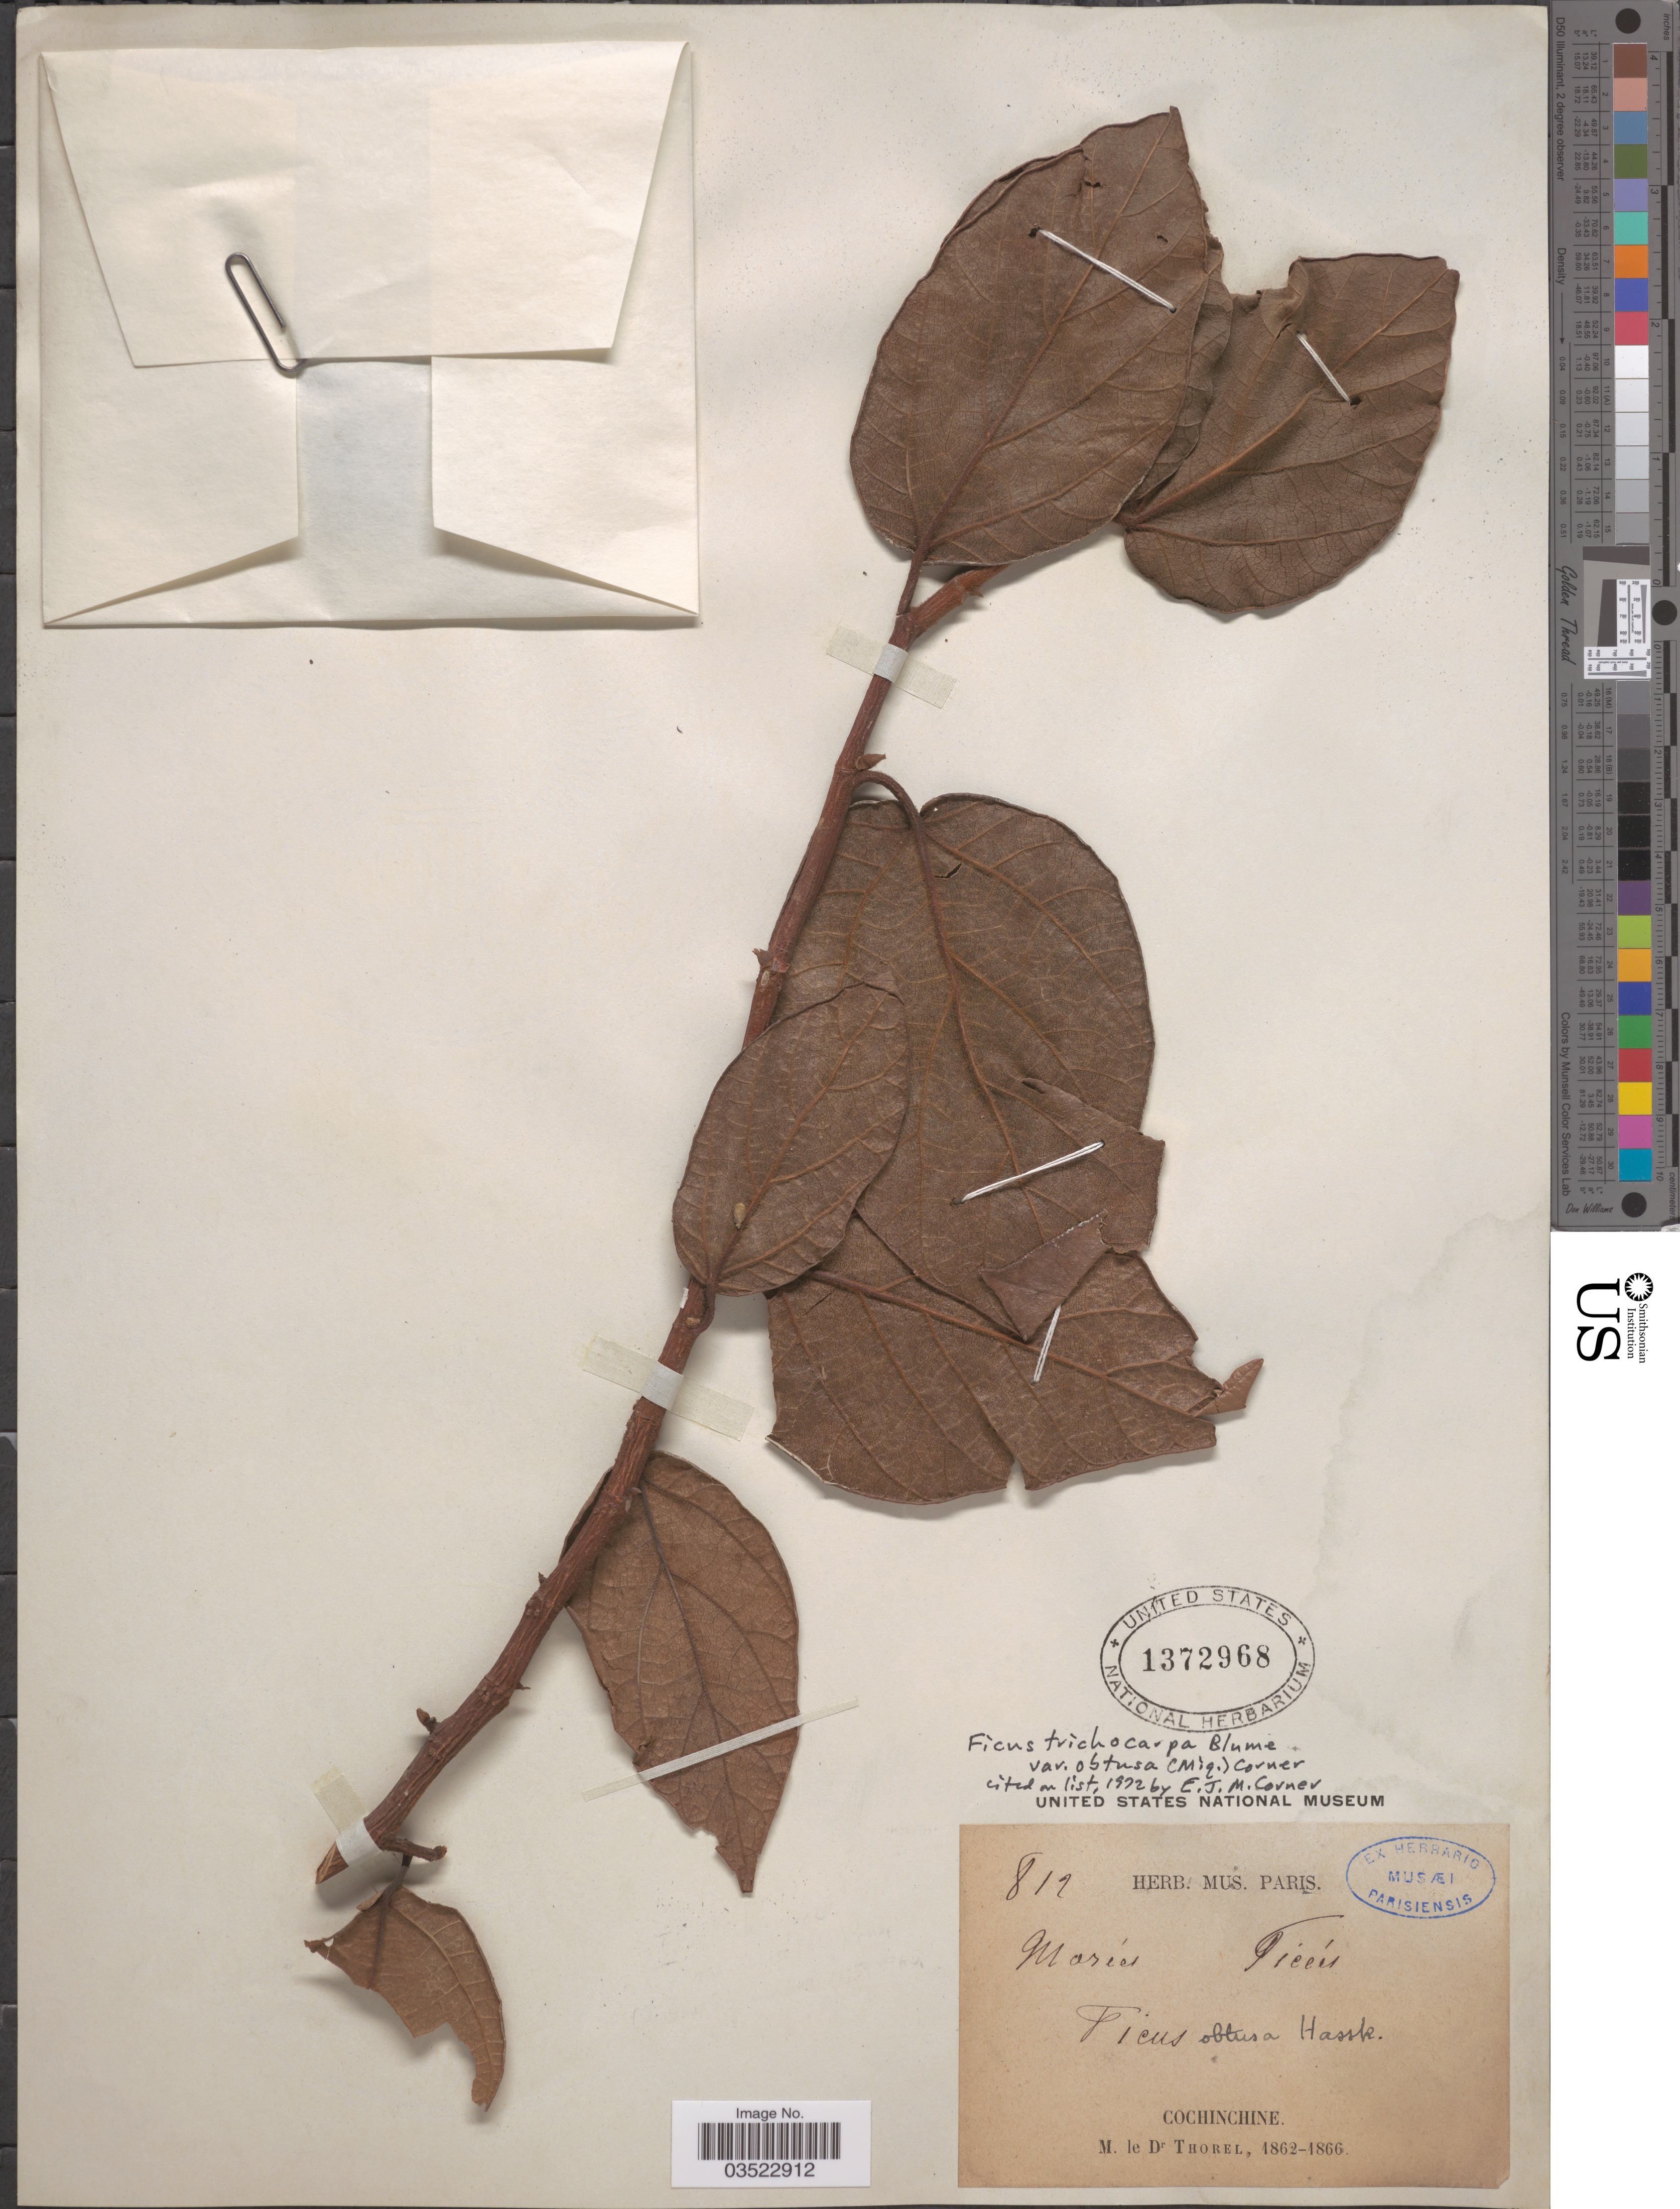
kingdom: Plantae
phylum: Tracheophyta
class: Magnoliopsida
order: Rosales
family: Moraceae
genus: Ficus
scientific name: Ficus trichocarpa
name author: Blume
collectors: Thorel, M. "M. [=Monsieur] Thorel" DO NOT USE (error for C. Thorel)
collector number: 812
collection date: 1862/1866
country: Vietnam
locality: Cochinchine.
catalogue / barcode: US 1372968